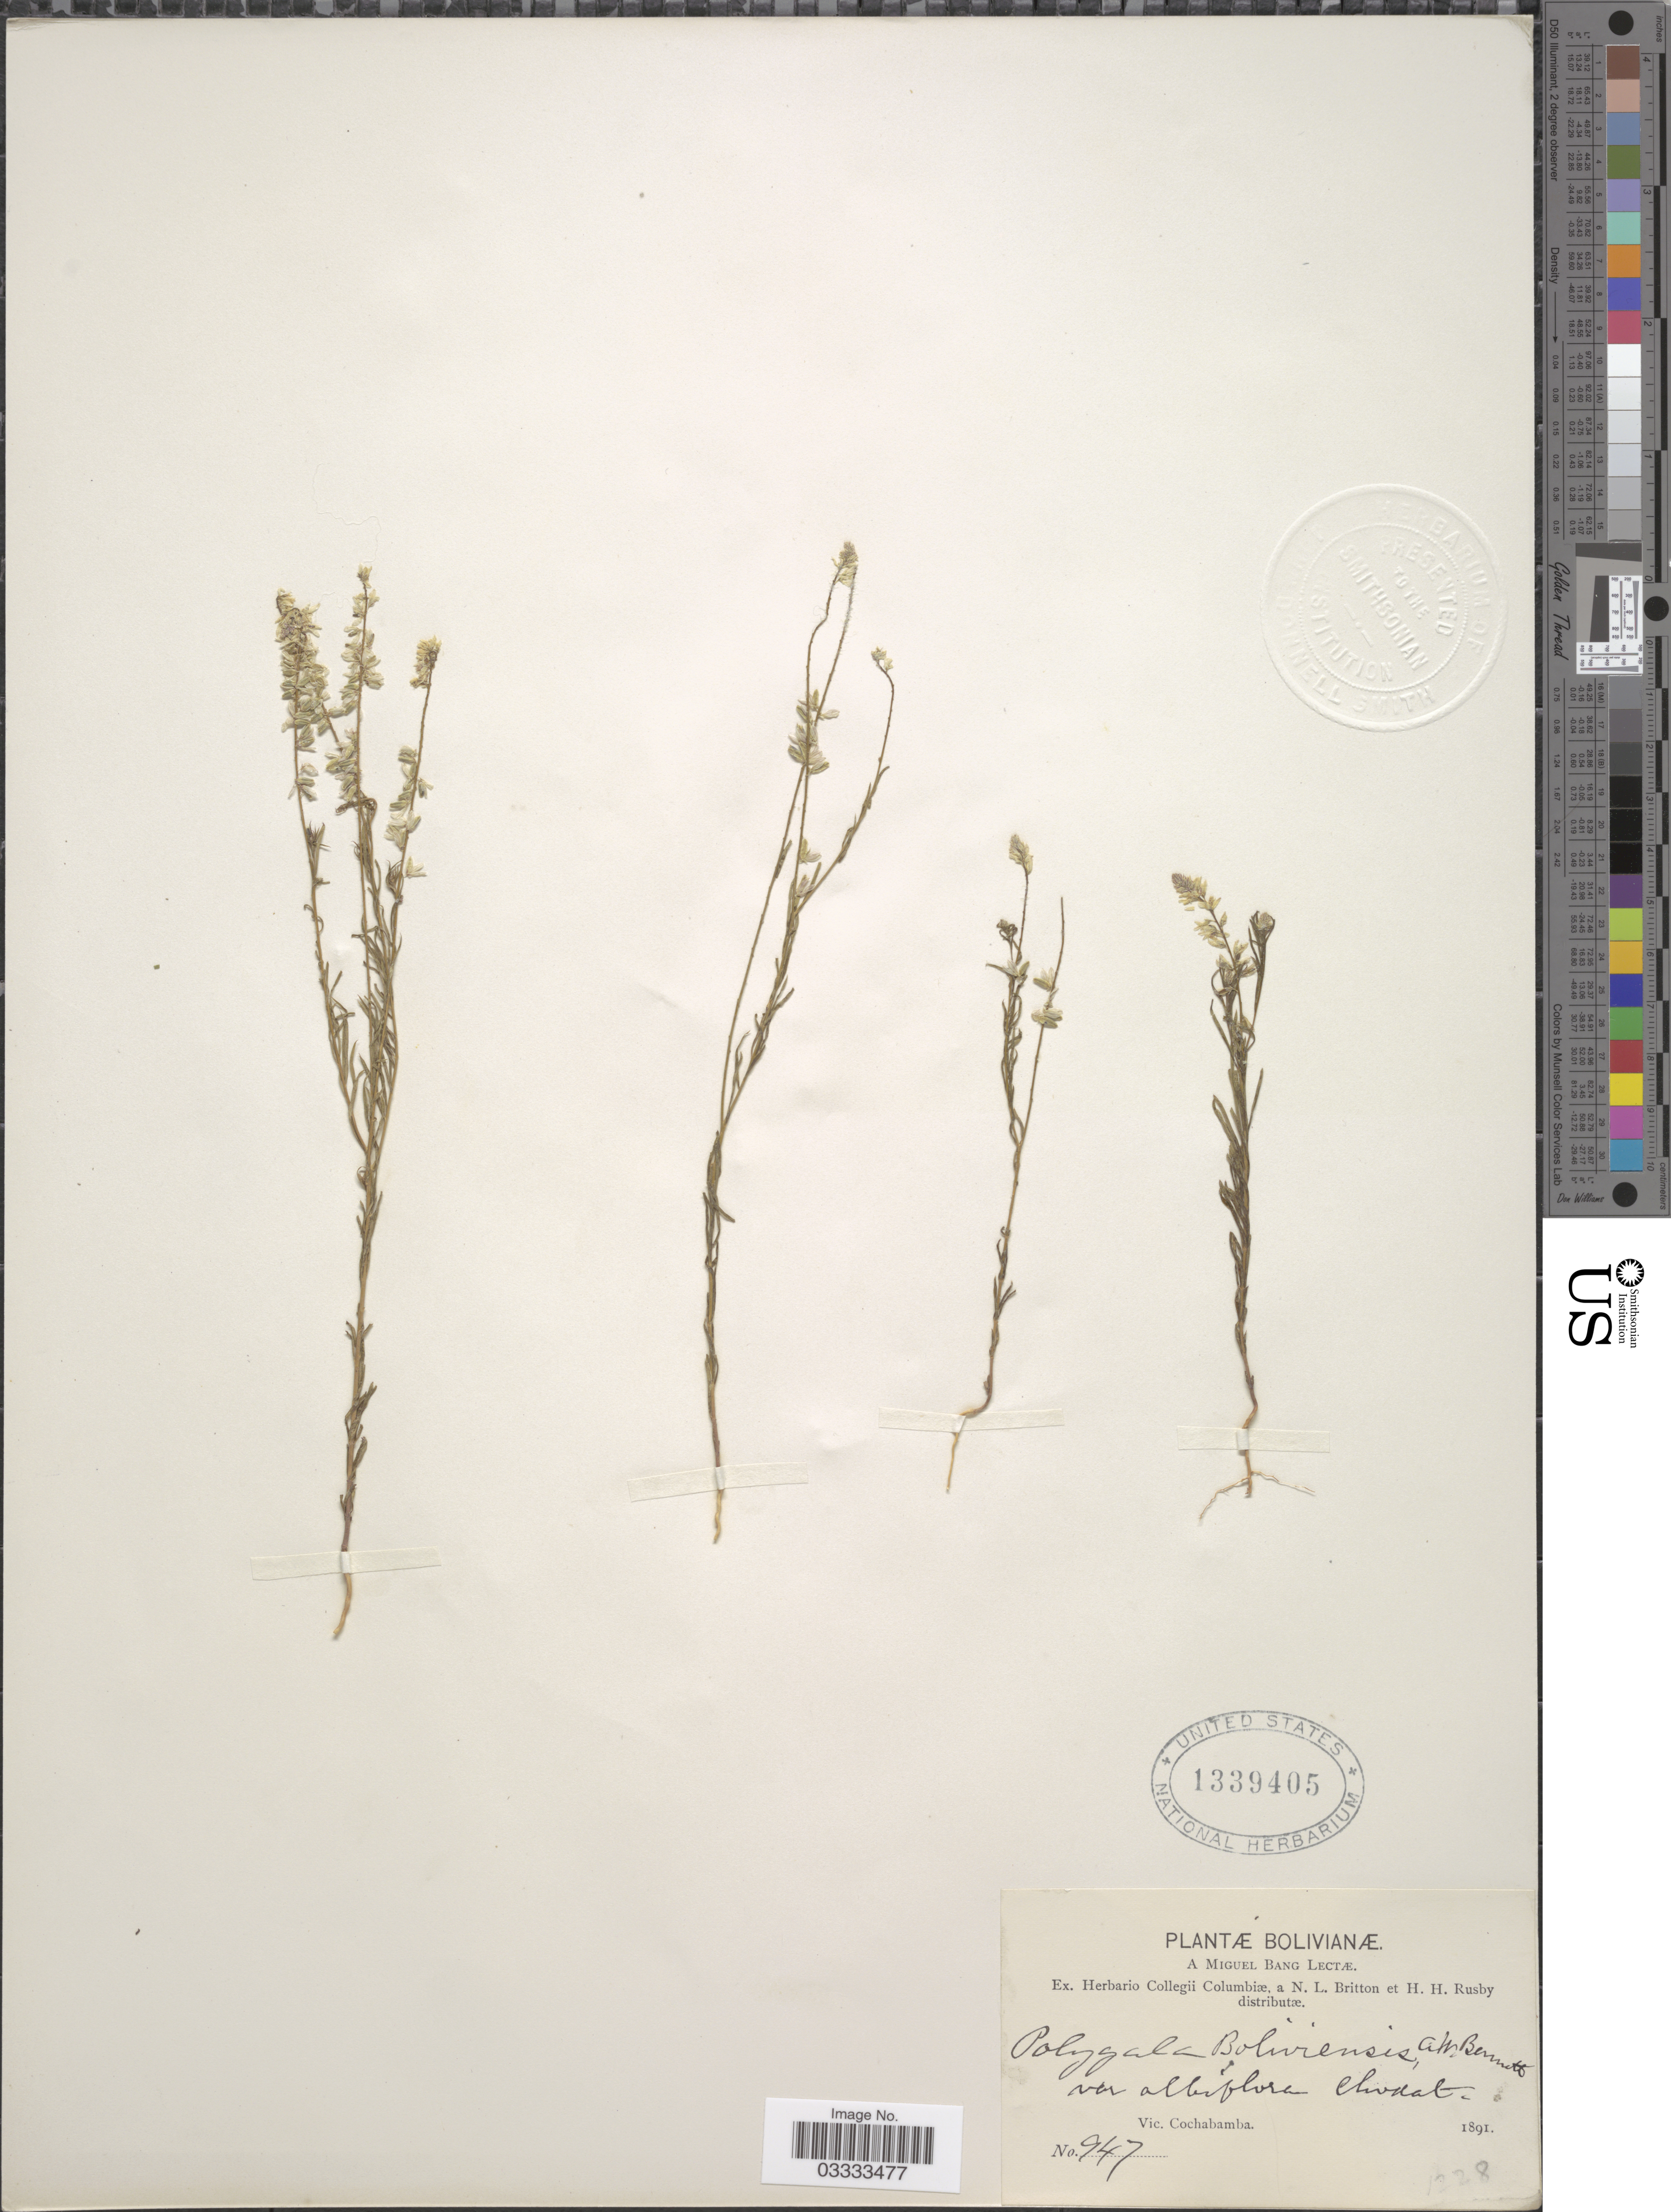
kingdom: Plantae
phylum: Tracheophyta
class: Magnoliopsida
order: Fabales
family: Polygalaceae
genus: Polygala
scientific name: Polygala boliviensis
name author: A.W. Benn.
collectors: M. Bang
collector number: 947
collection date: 1891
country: Bolivia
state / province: Cochabamba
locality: Vic. Cochabamba.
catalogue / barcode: US 1339405